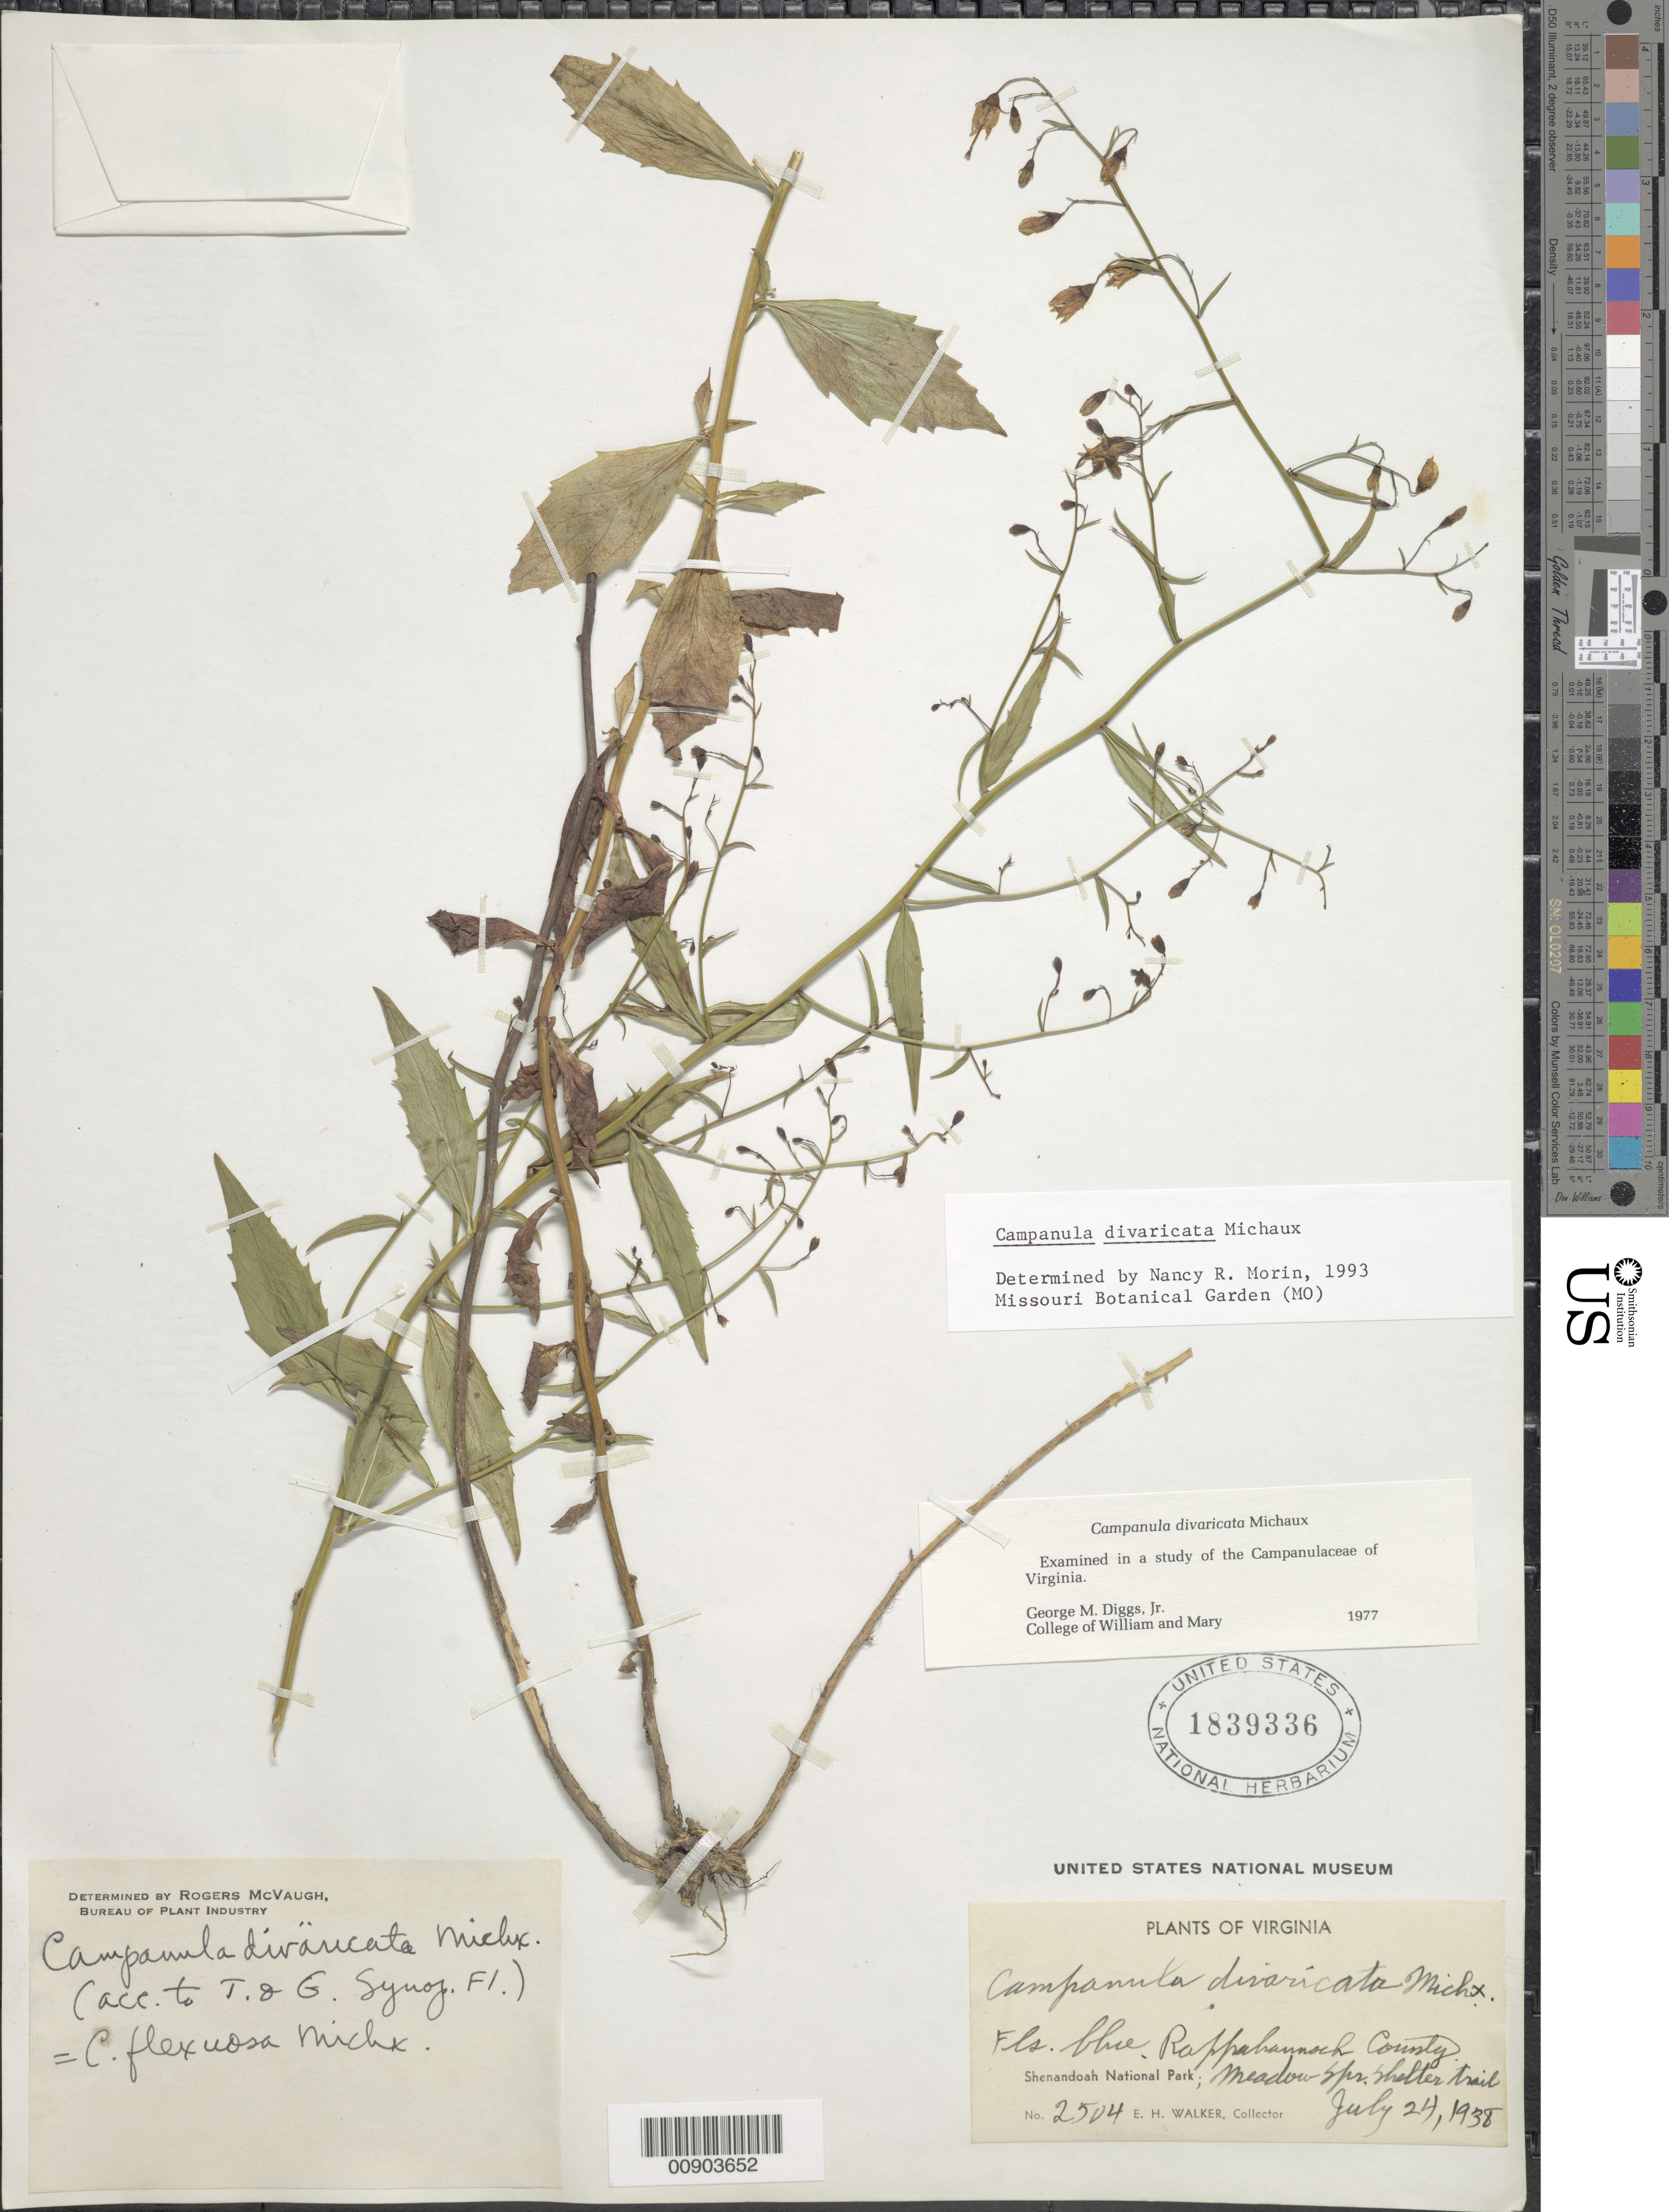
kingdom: Plantae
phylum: Tracheophyta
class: Magnoliopsida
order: Asterales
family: Campanulaceae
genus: Campanula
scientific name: Campanula divaricata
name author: Michx.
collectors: E. H. Walker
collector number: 2504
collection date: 1938-07-24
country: United States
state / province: Virginia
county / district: Rappahannock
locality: Shenandoah National Park, Meadow Spr. Shelter trail.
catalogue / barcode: US 1839336